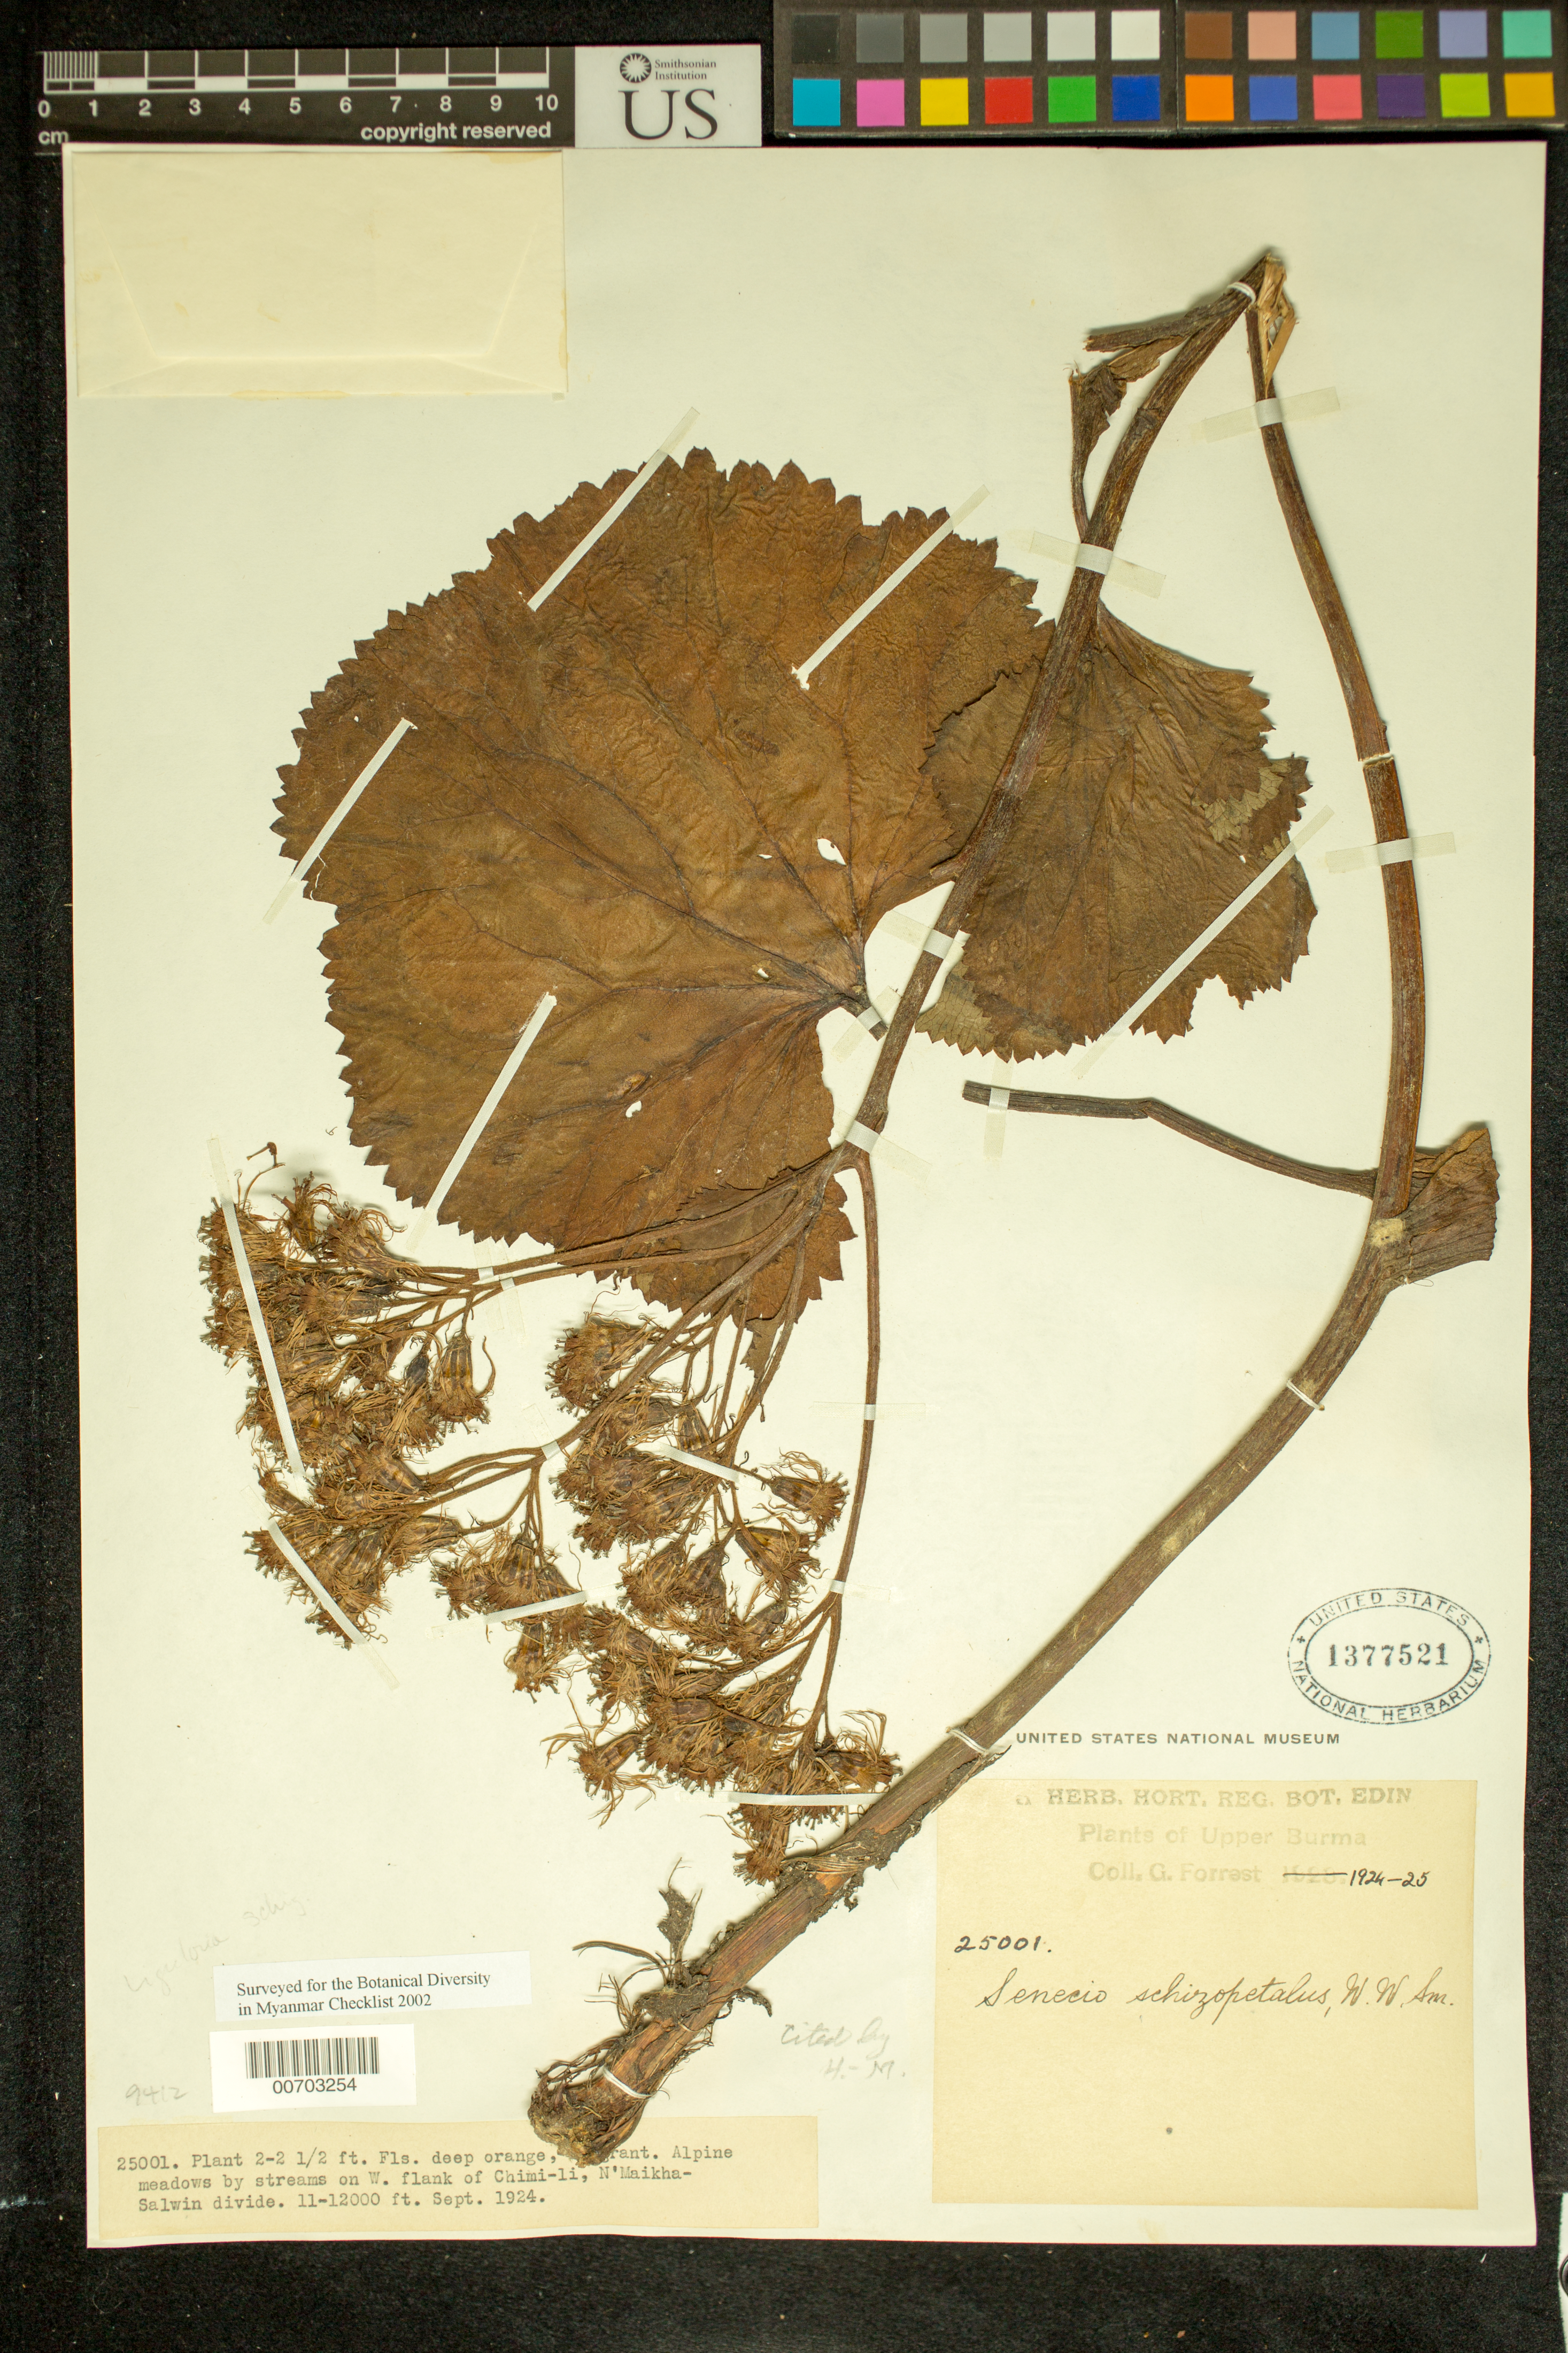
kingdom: Plantae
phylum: Tracheophyta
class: Magnoliopsida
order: Asterales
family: Asteraceae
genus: Ligularia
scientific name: Ligularia schizopetala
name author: W.W. Sm.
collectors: G. Forrest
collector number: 25001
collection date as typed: Sep 1924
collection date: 1924-09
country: Myanmar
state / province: Kachin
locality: N'Maikha-Salwin Divide, Chimi-li, W flank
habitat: Alpine meadows by streams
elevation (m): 3353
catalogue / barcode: US 1377521